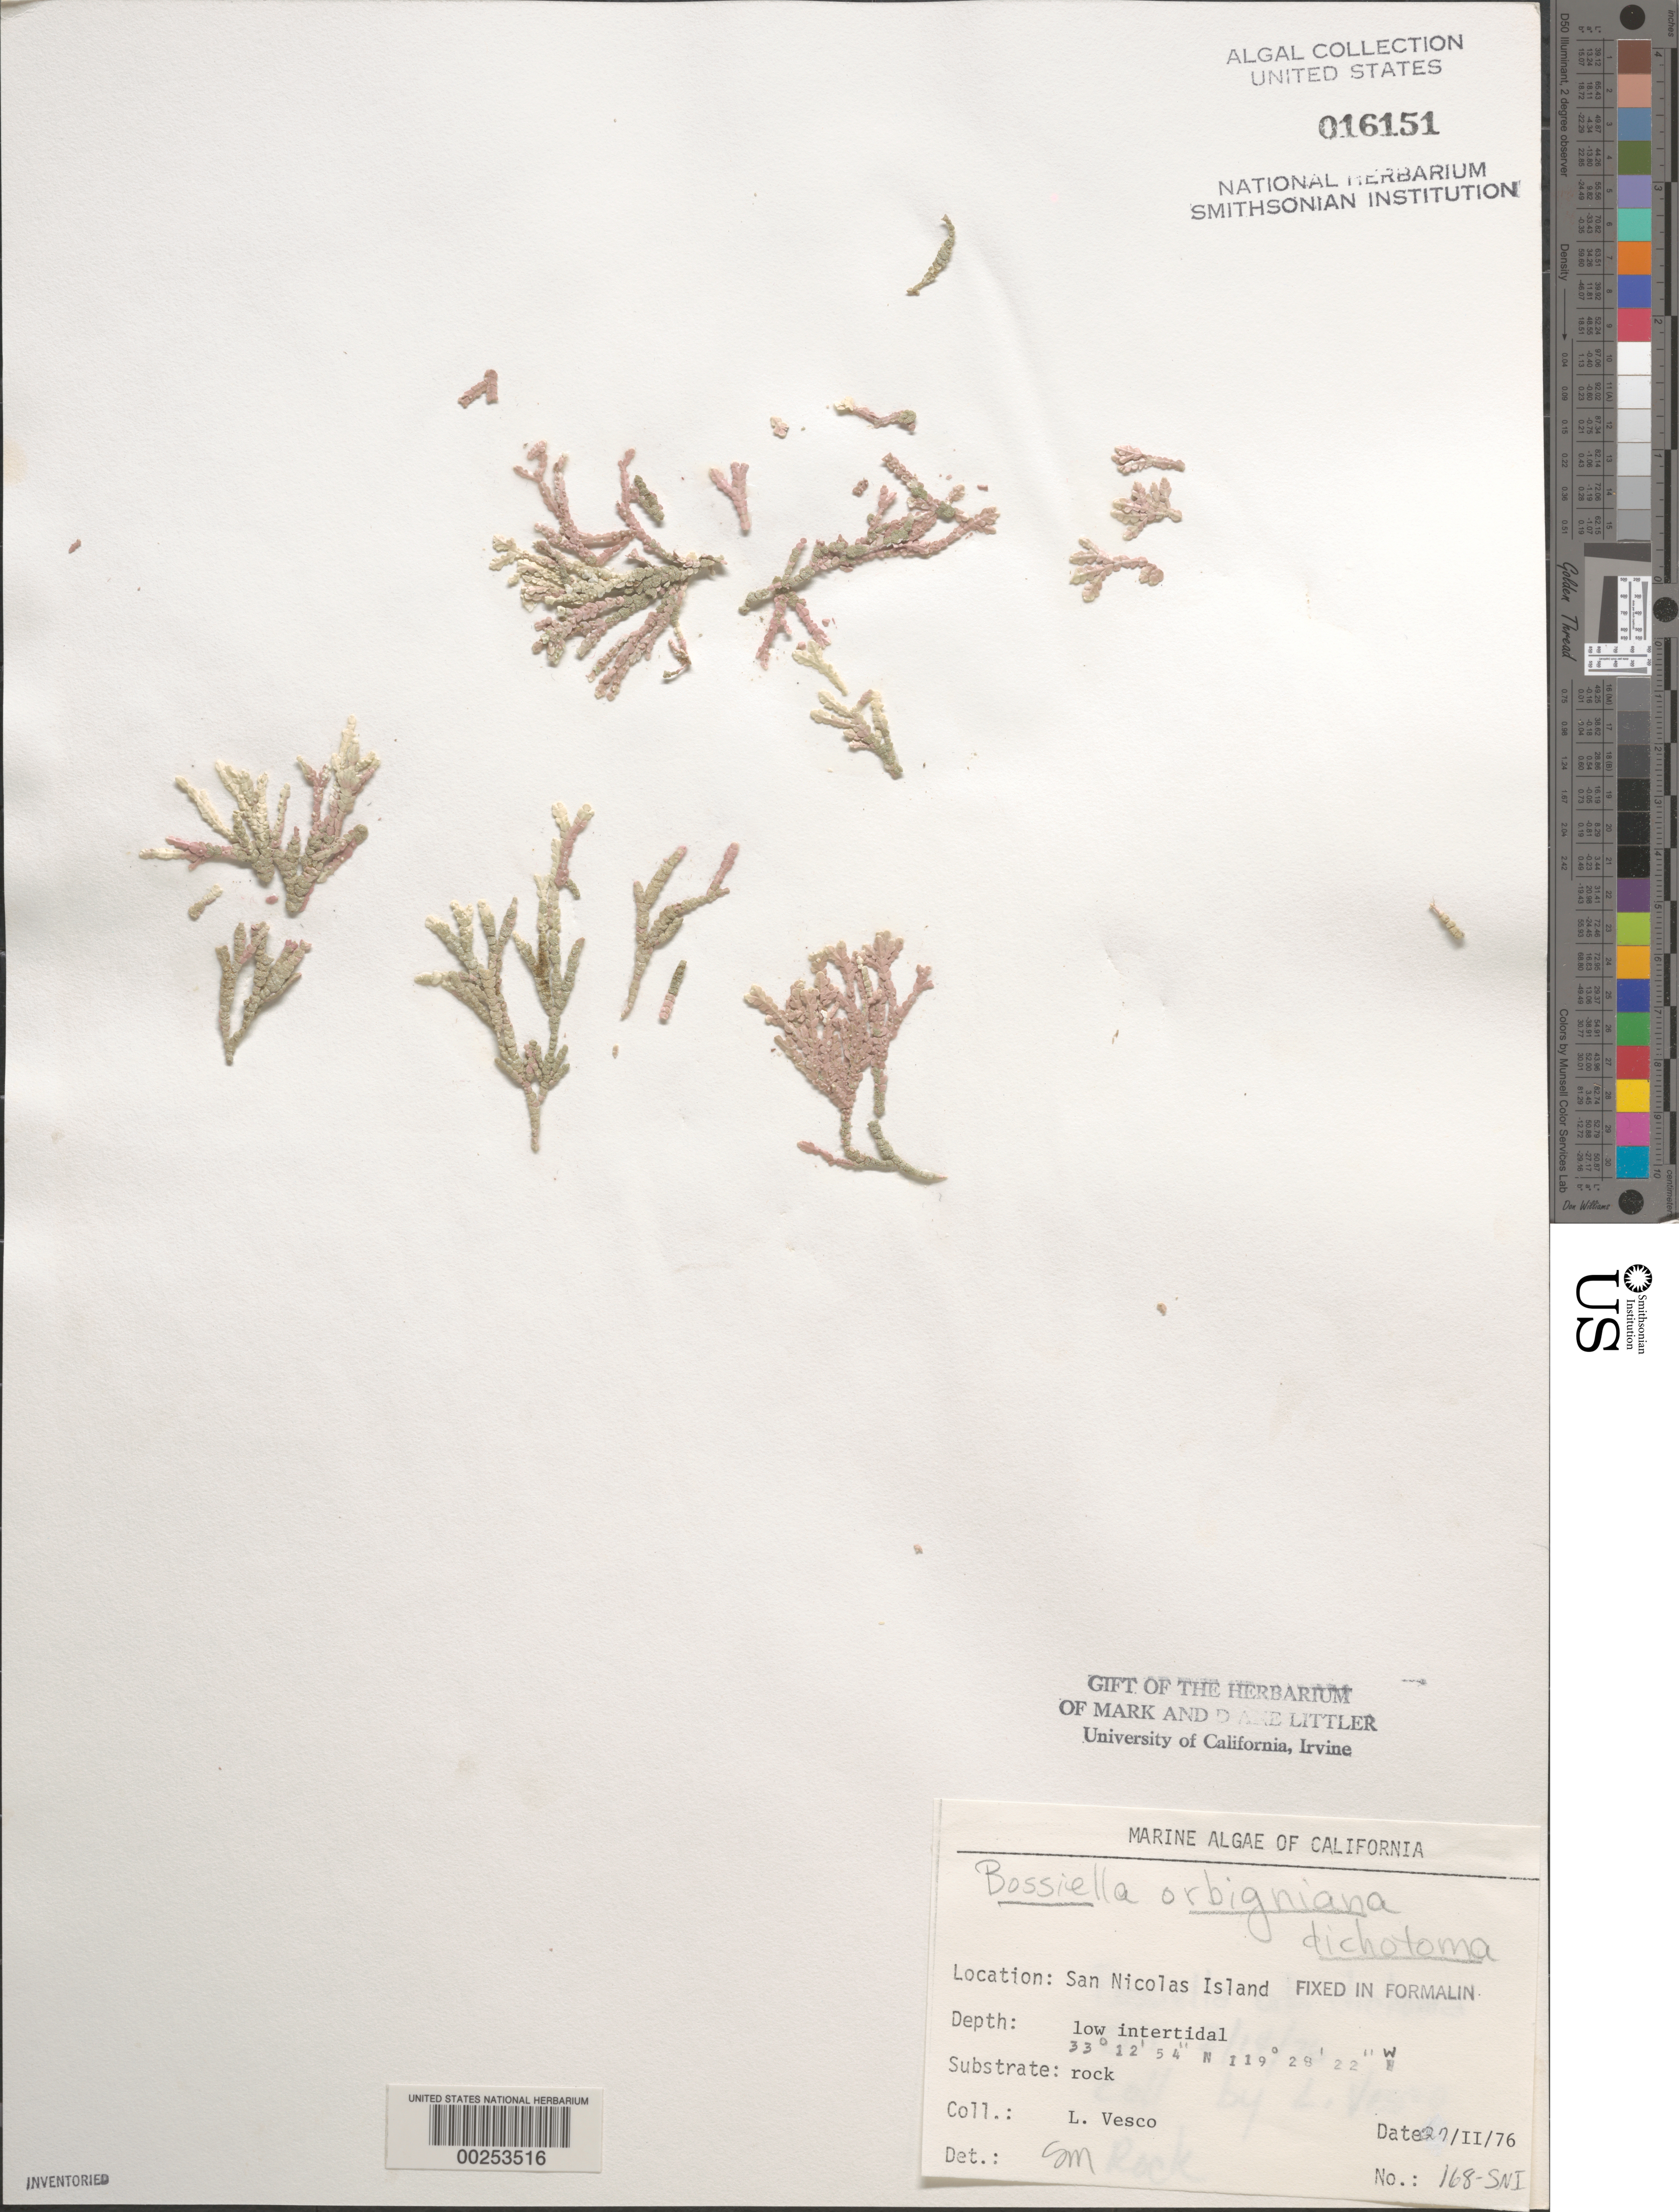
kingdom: Plantae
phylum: Rhodophyta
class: Florideophyceae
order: Corallinales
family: Corallinaceae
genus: Bossiella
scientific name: Bossiella orbigniana subsp. dichotoma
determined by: Murray, S. N.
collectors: L. Vesco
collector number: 168-sni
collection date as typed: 27 Feb 1976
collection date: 1976-02-27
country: United States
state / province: California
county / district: Ventura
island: San Nicolas Island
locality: Dutch Harbor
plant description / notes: BLM-SOCALBIGHT Rocky Intertidal Survey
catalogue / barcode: US 16151